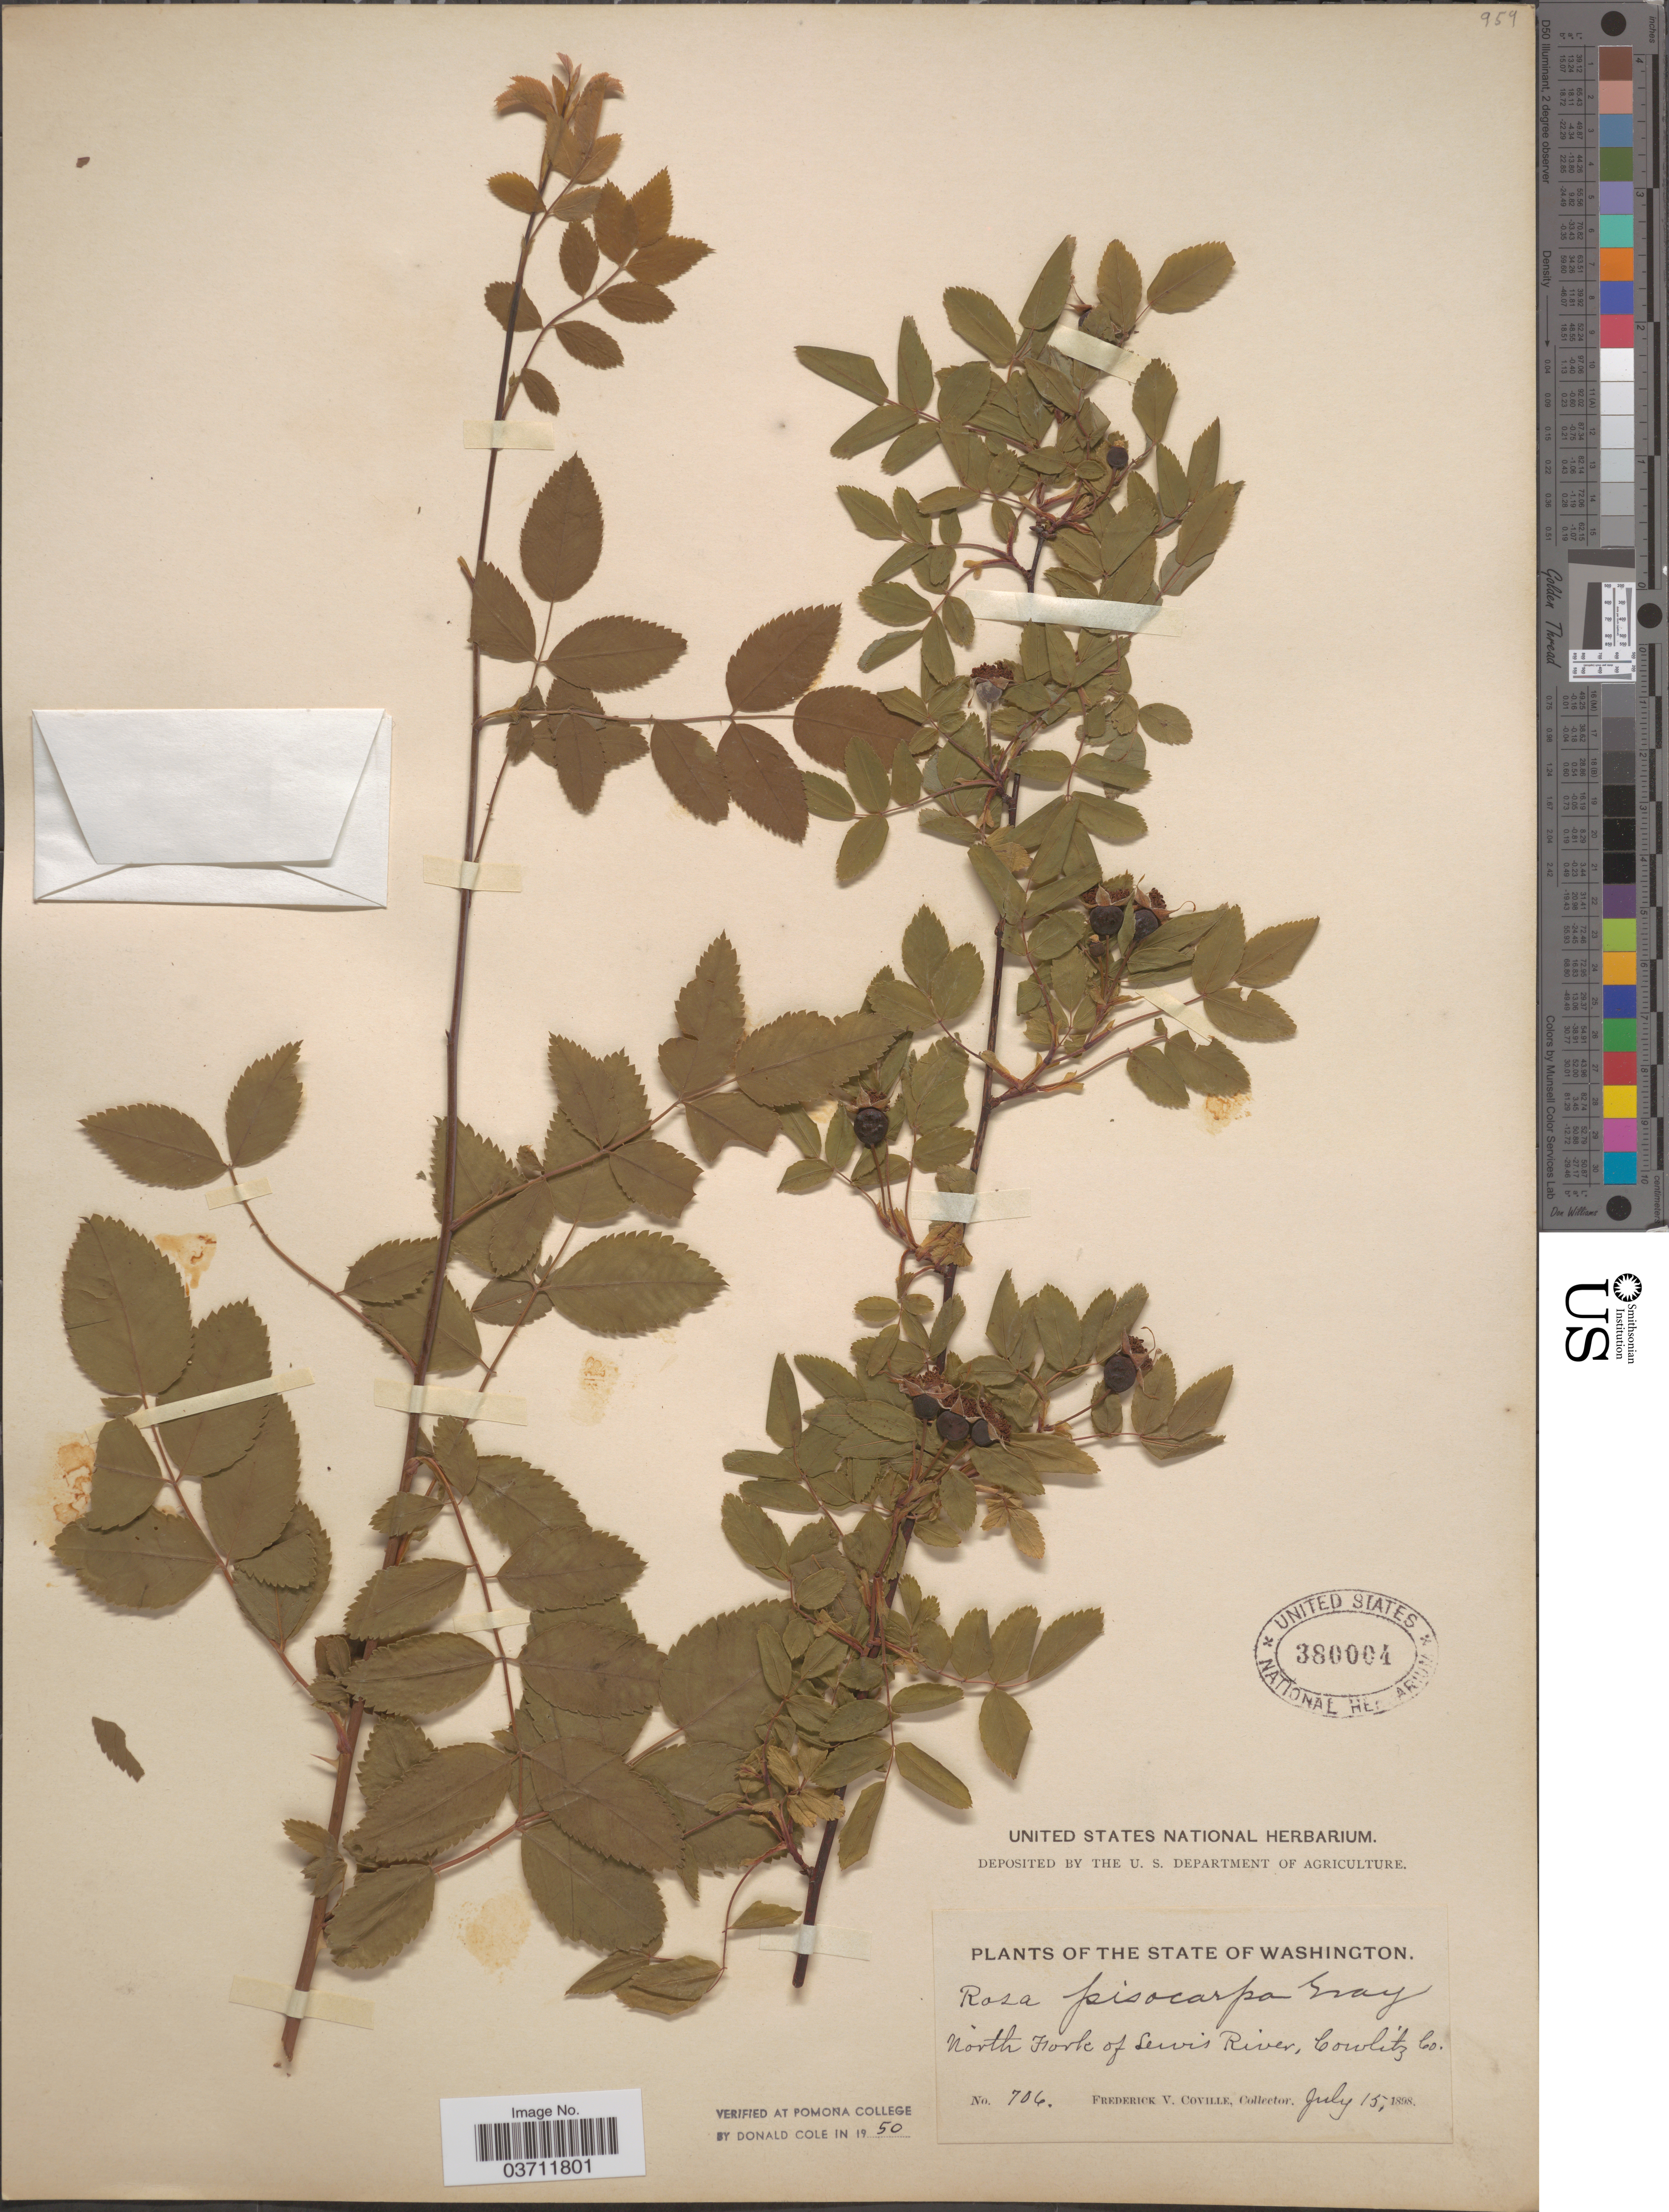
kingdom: Plantae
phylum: Tracheophyta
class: Magnoliopsida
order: Rosales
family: Rosaceae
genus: Rosa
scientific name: Rosa pisocarpa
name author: A. Gray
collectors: F. V. Coville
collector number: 706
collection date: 1898-07-15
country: United States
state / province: Washington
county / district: Cowlitz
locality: North Fork of Lewis River, Cowlitz Co.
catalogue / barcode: US 380004